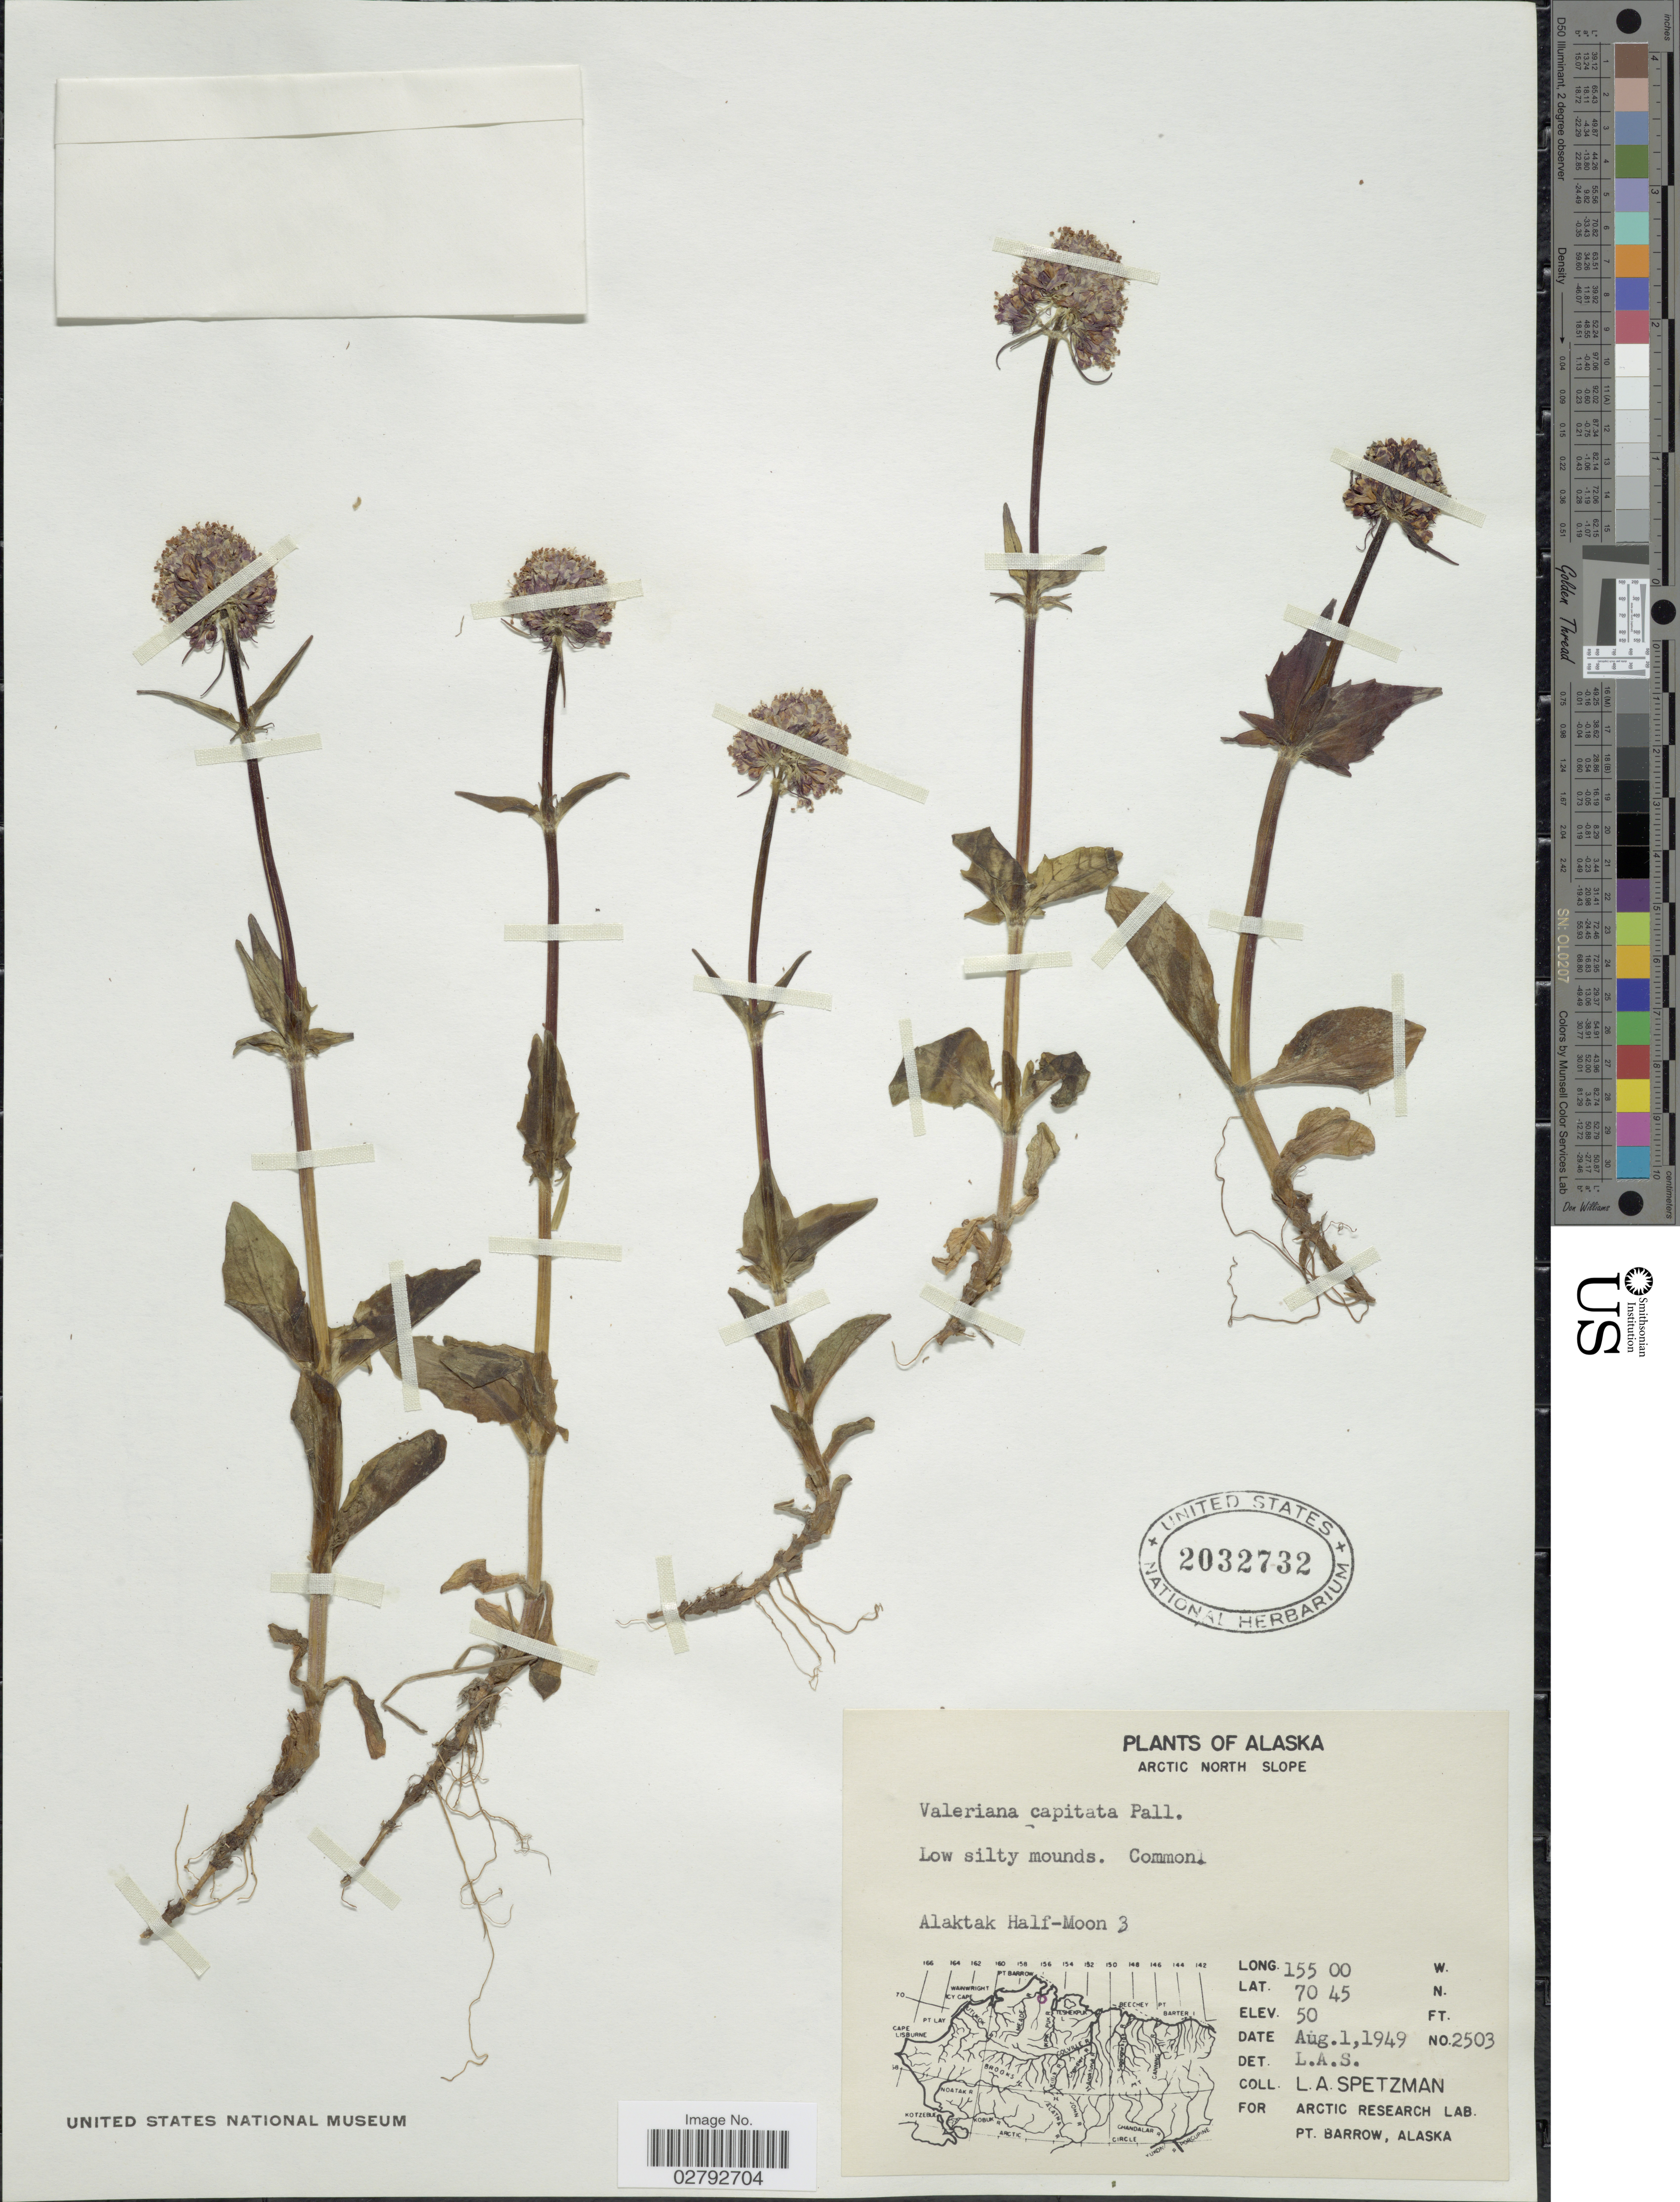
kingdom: Plantae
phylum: Tracheophyta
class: Magnoliopsida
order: Dipsacales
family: Caprifoliaceae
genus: Valeriana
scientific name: Valeriana capitata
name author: Link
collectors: L. Spetzman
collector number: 2503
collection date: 1949-08-01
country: United States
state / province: Alaska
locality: Arctic North Slope. Alaktak Half-Moon 3.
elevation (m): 15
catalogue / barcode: US 2032732